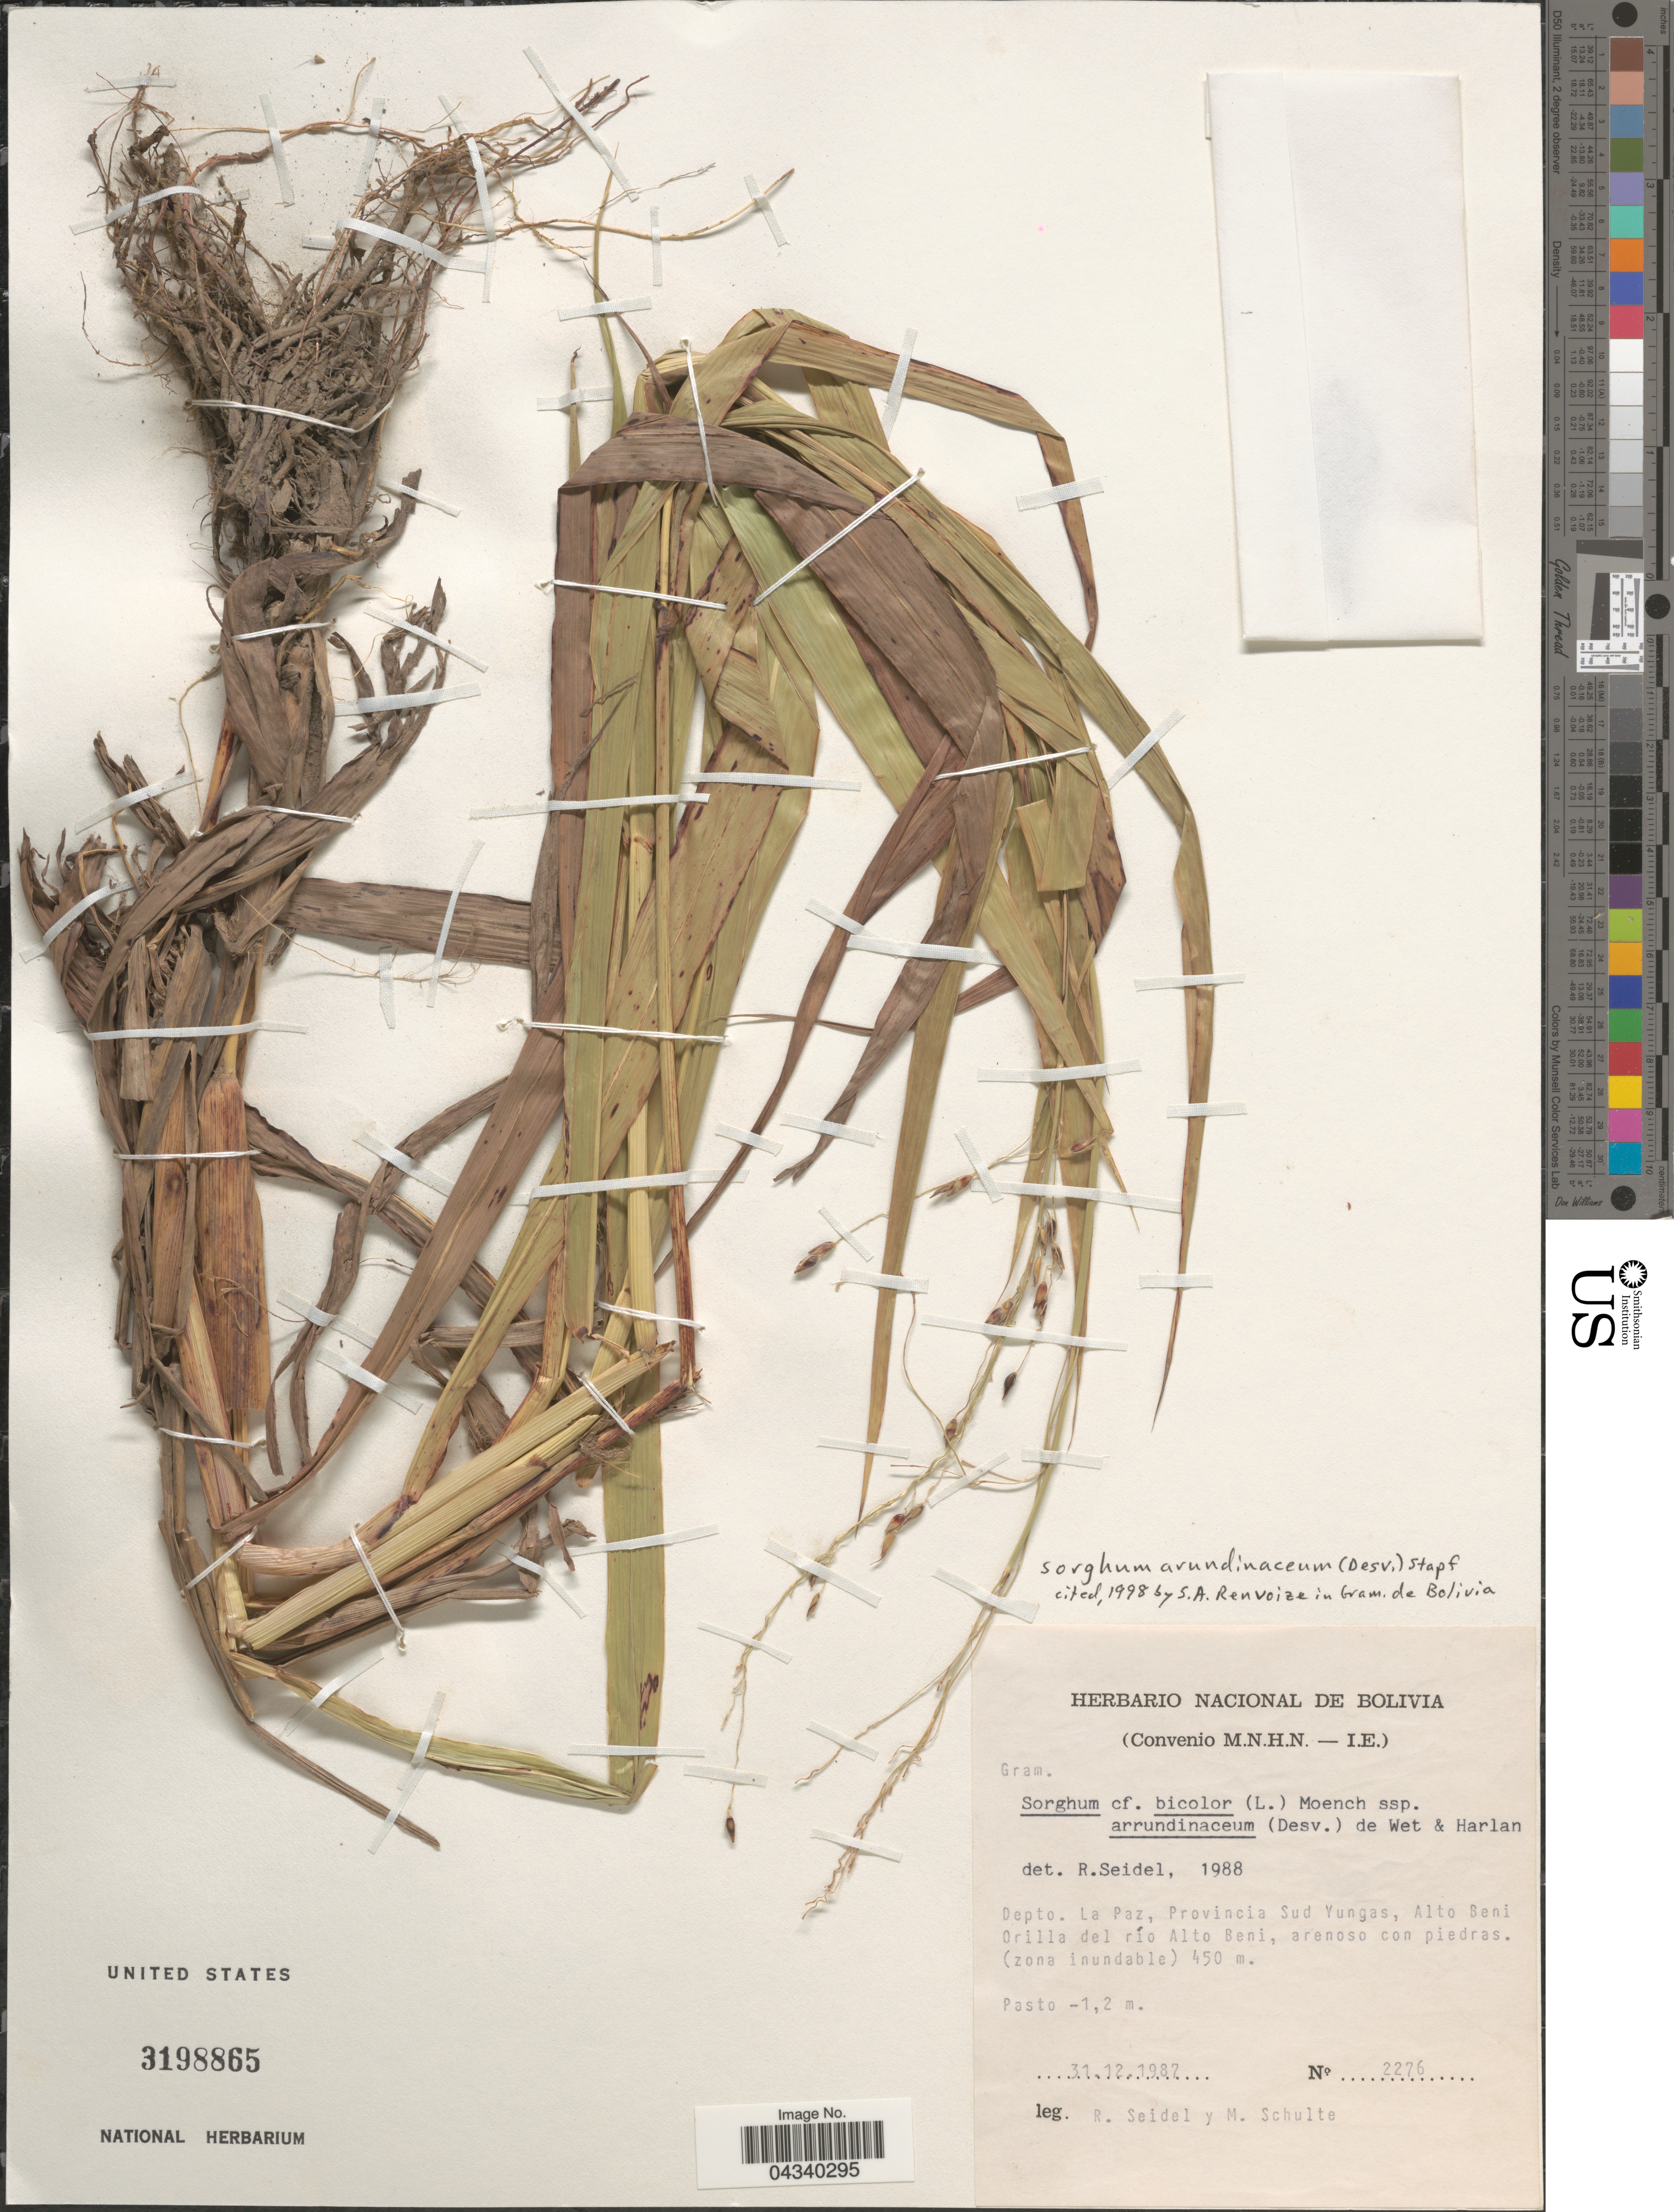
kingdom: Plantae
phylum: Tracheophyta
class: Liliopsida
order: Poales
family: Poaceae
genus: Sorghum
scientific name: Sorghum arundinaceum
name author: (Desv.) Stapf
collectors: R. Seidel & M. Schulte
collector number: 2276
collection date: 1987-12-31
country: Bolivia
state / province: La Paz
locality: Depto. La Paz, Provincia Sud Yungas, Alto Beni. Orilla del río Alto Beni, arenoso con piedras. (zona inundable).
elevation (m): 450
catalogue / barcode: US 3198865